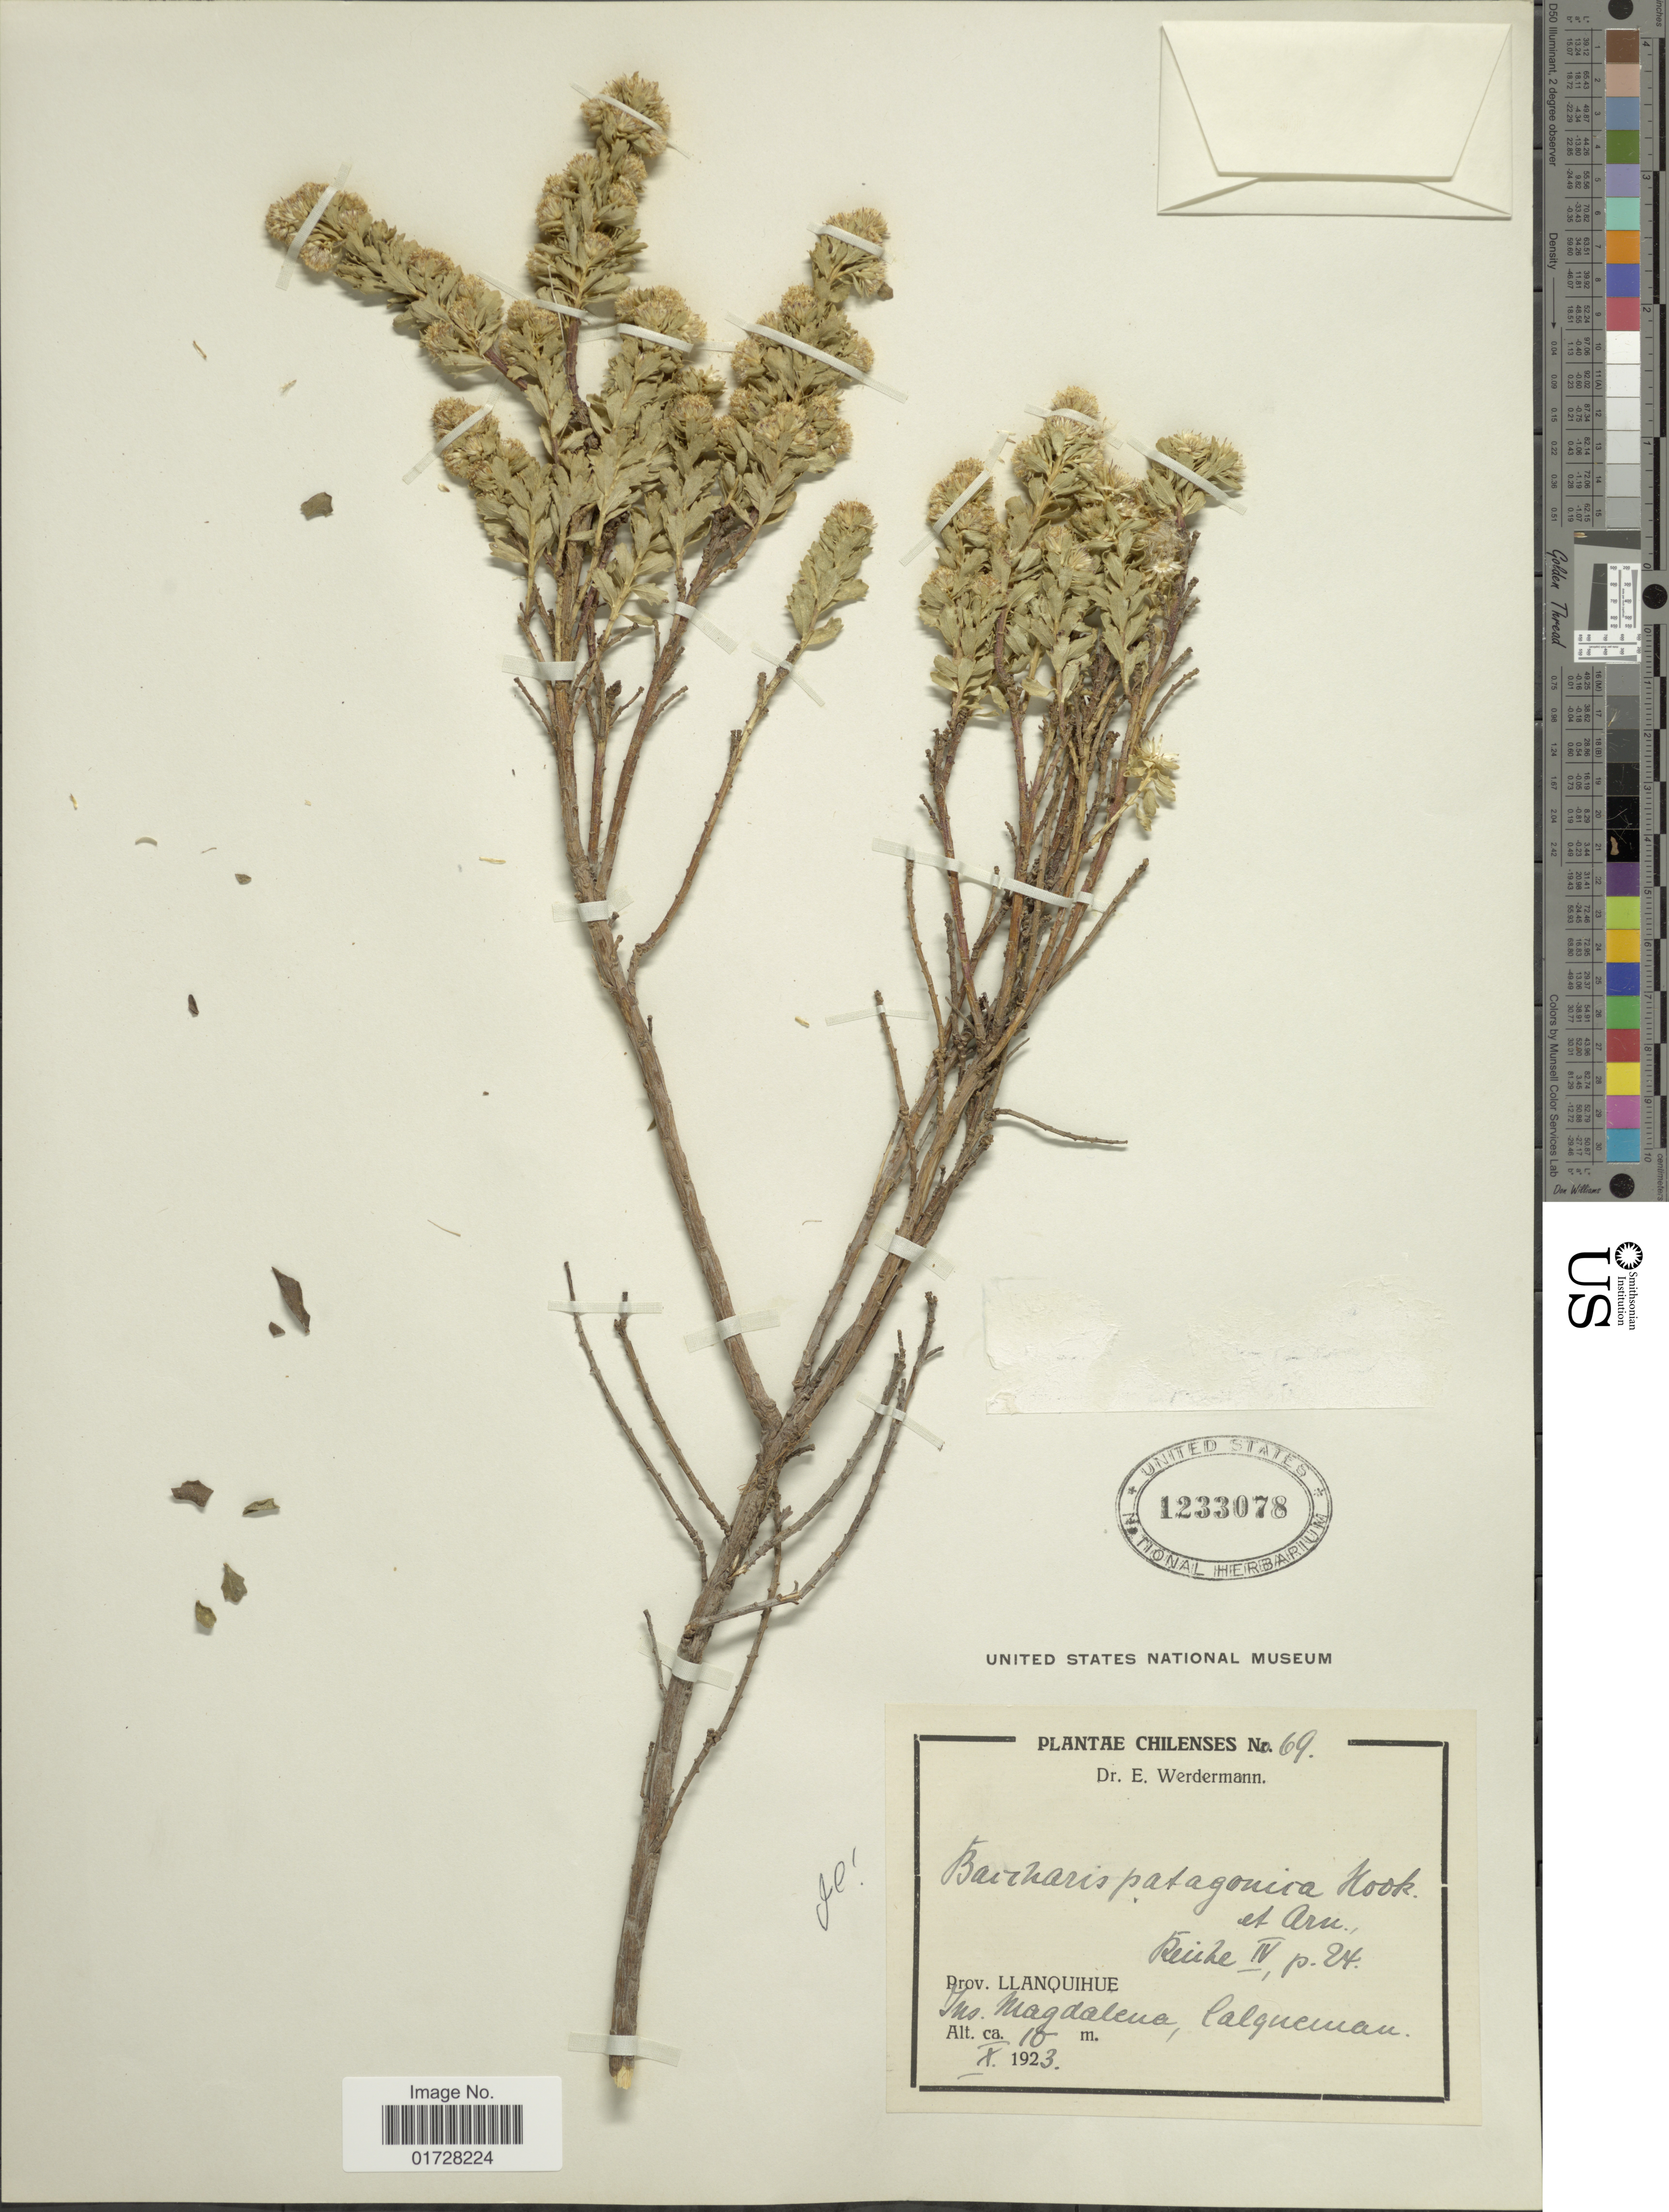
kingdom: Plantae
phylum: Tracheophyta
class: Magnoliopsida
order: Asterales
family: Asteraceae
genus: Baccharis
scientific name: Baccharis patagonica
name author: Hook. & Arn.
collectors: E. Werdermann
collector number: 69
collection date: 1923-10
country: Chile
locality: Prov. Llanquihue, Ins. Magdalena, Calqueman.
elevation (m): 10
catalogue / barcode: US 1233078